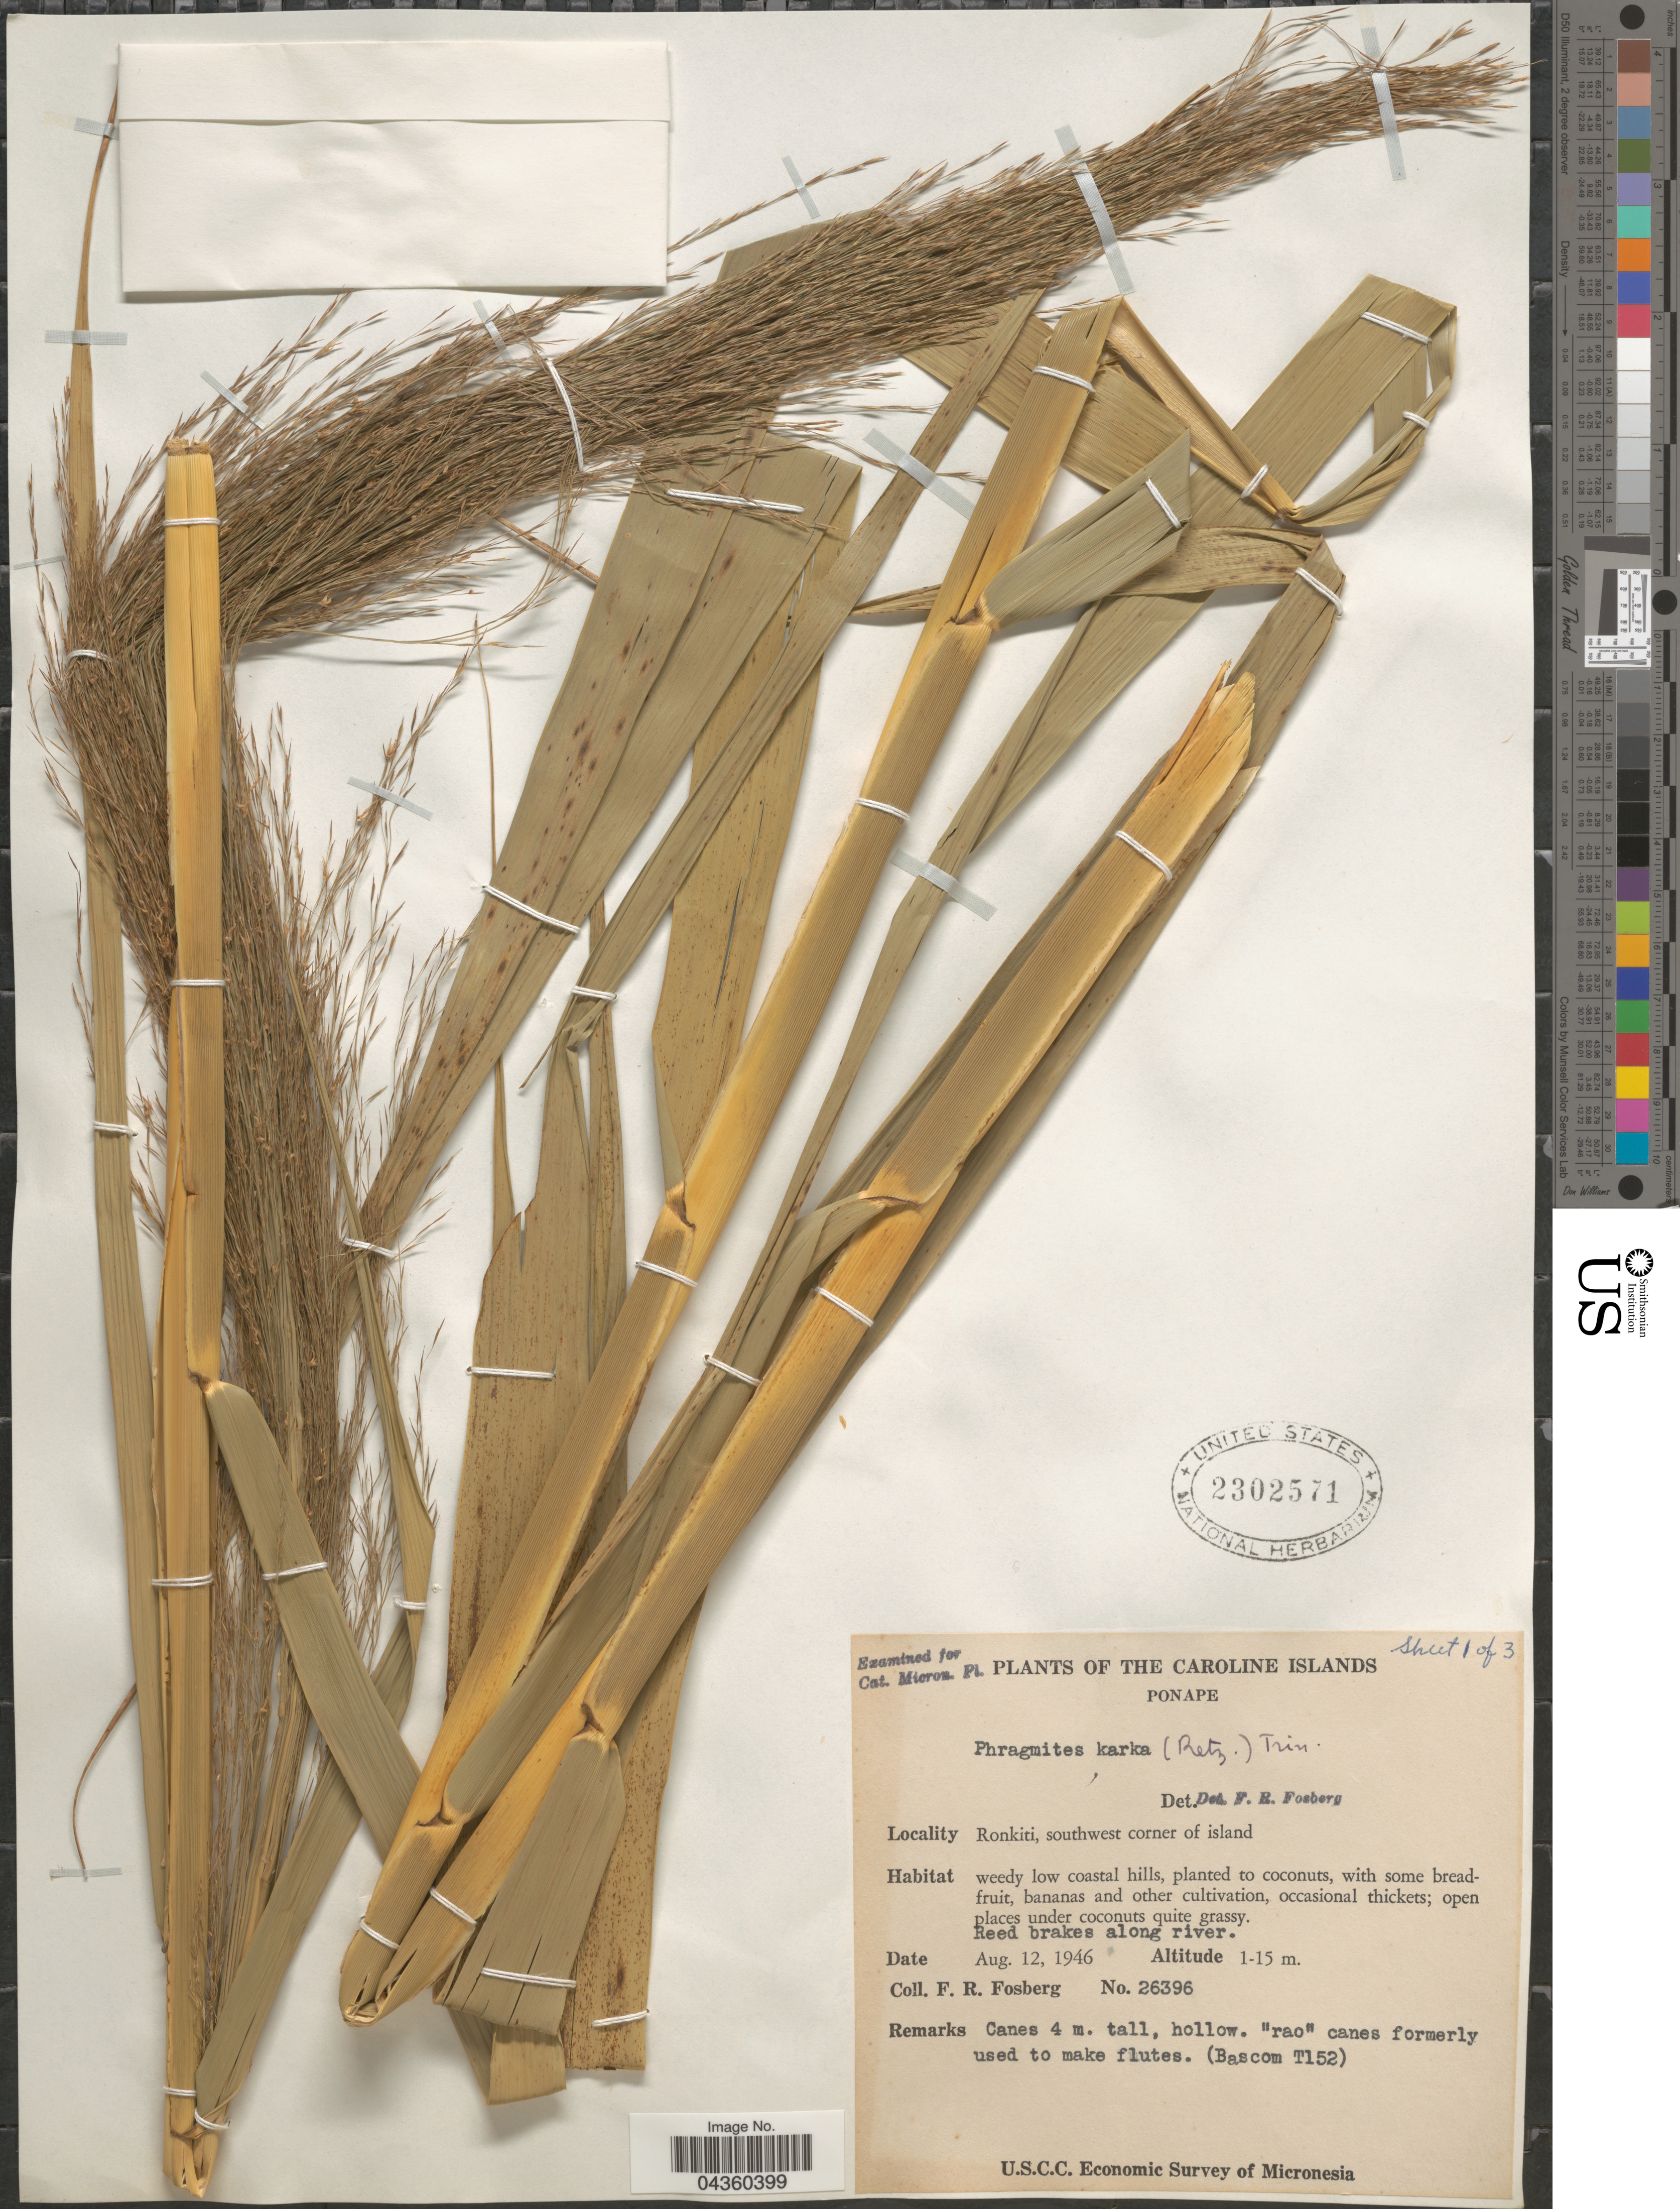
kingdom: Plantae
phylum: Tracheophyta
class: Liliopsida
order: Poales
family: Poaceae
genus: Phragmites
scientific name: Phragmites karka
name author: (Retz.) Trin. ex Steud.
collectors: F. R. Fosberg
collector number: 26396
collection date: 1946-08-12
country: Micronesia, Federated States of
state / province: Pohnpei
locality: The Caroline Islands. Ponape. Ronkiti, southwest corner of island. U.S.C.C. Economic Survey of Micronesia.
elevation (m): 1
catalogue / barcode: US 2302571